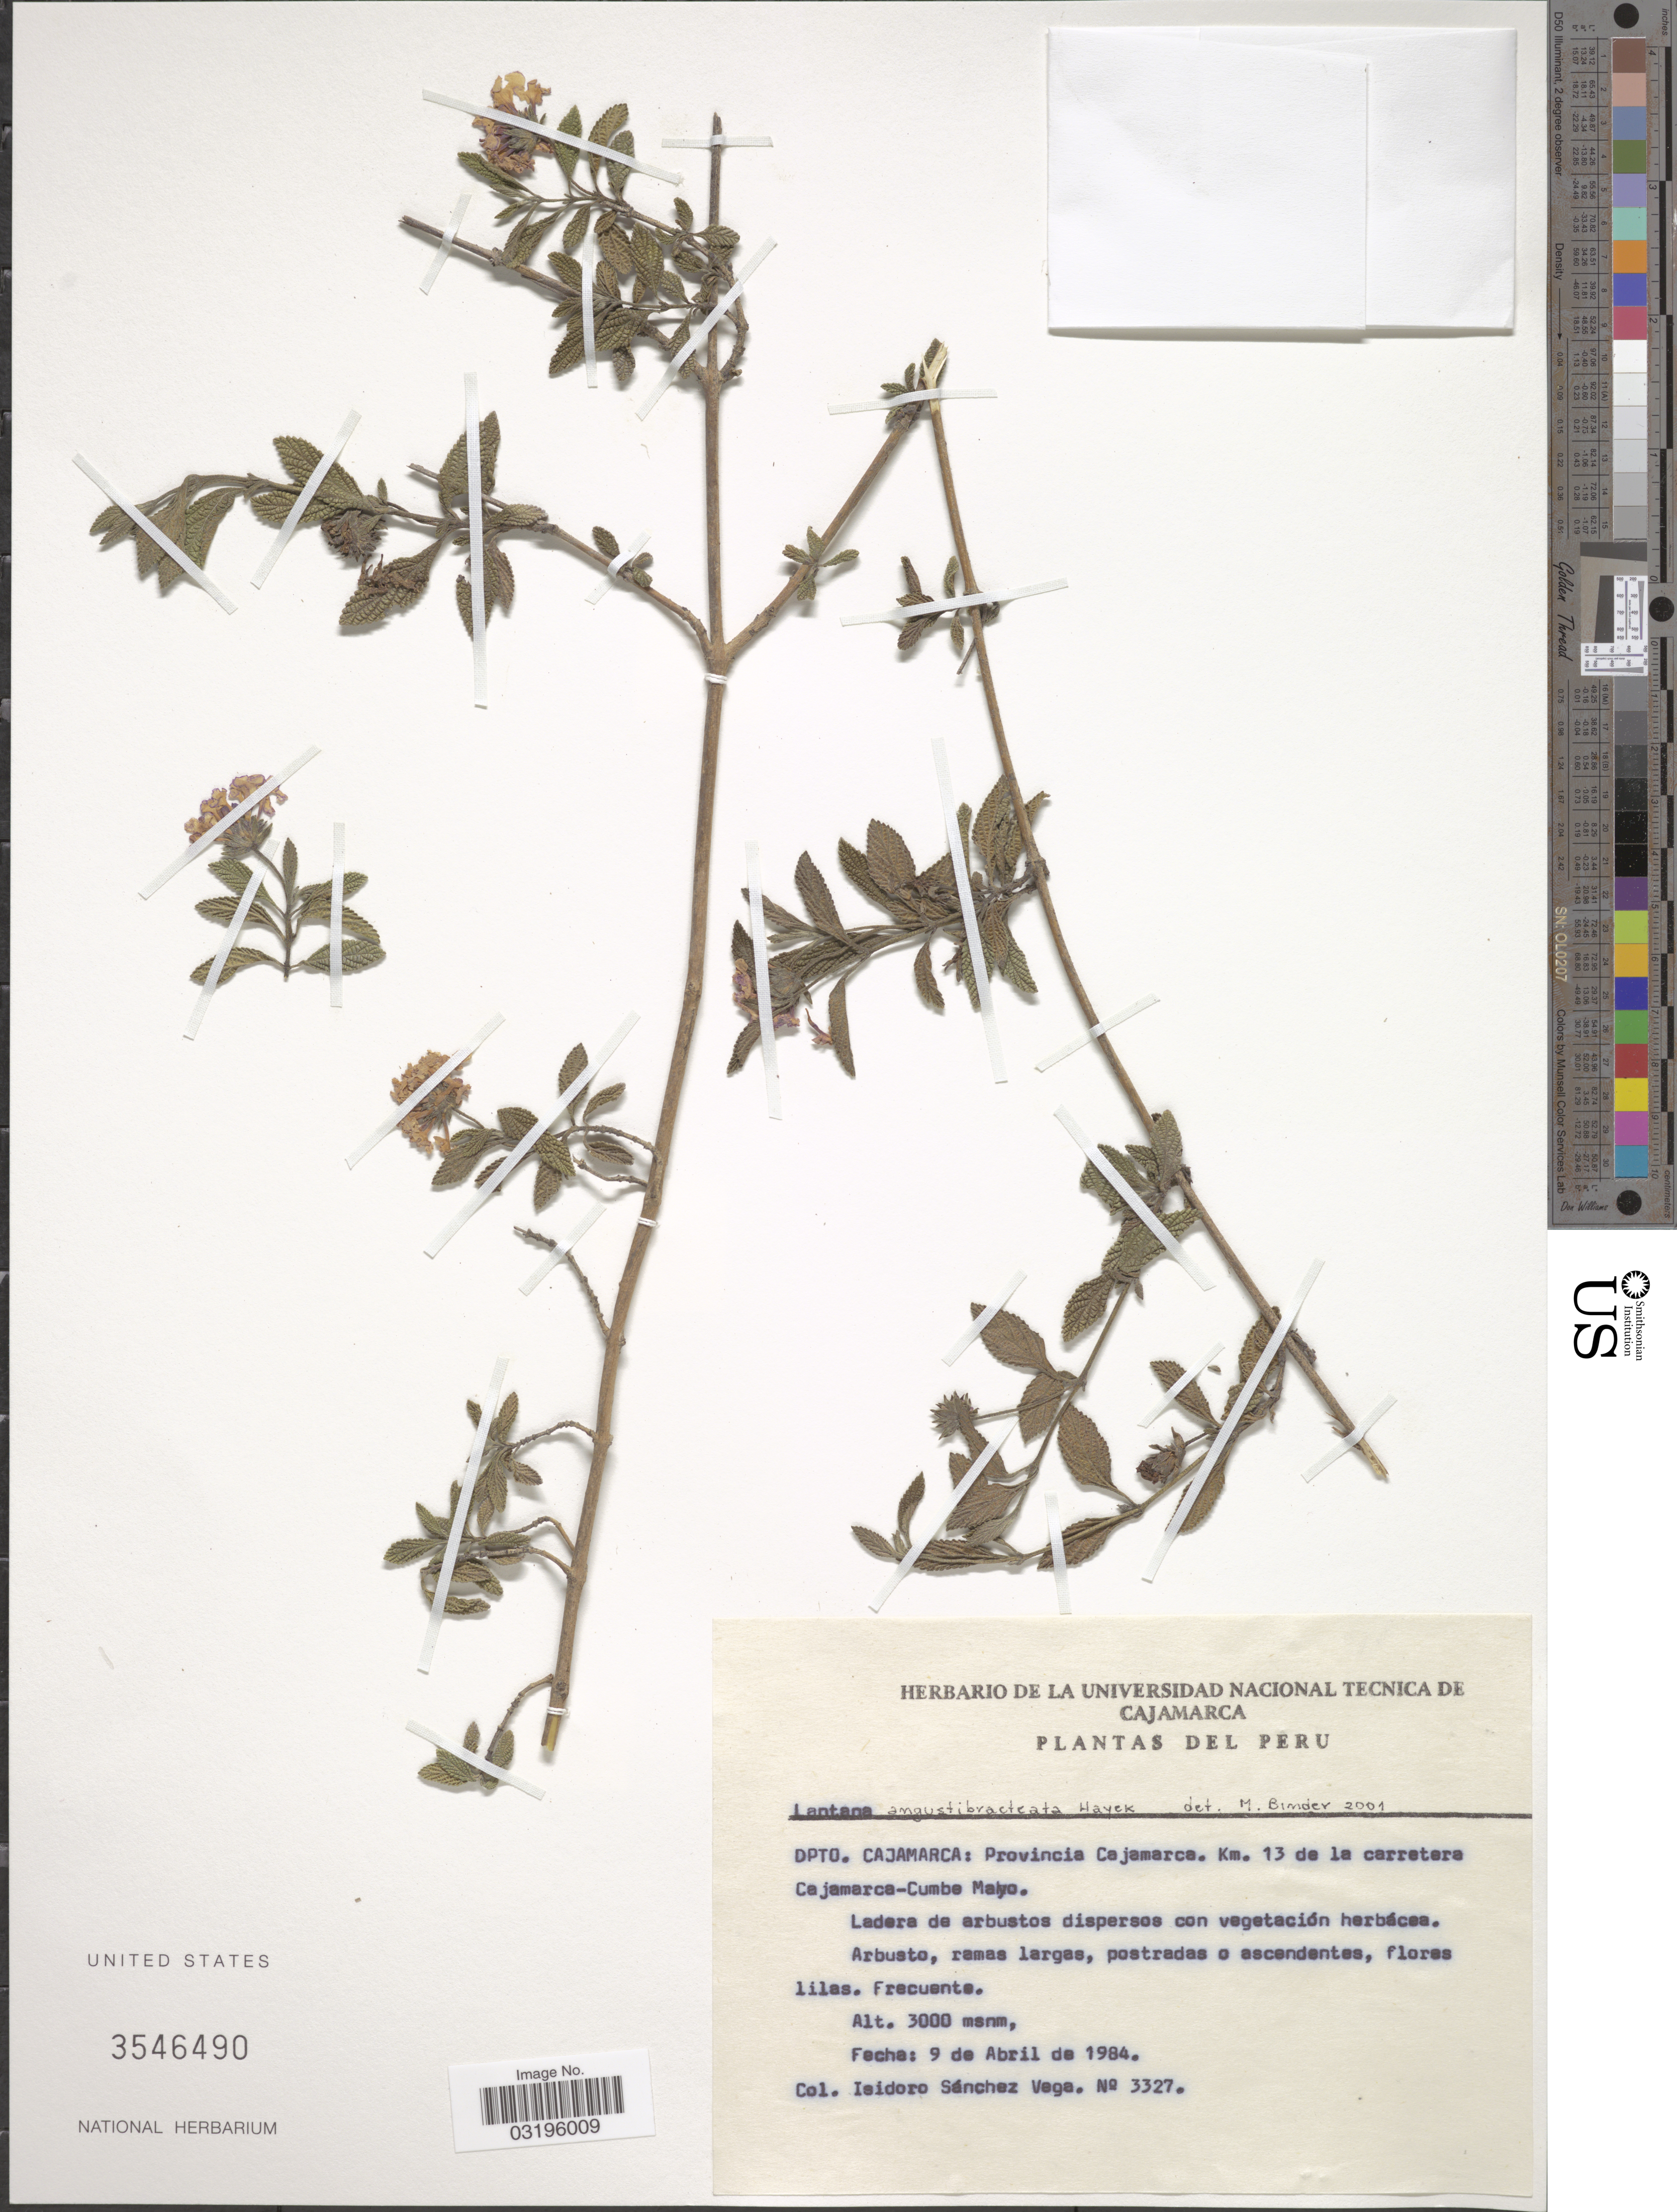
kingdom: Plantae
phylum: Tracheophyta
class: Magnoliopsida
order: Lamiales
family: Verbenaceae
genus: Lantana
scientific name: Lantana angustibracteata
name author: Hayek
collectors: I. Sánchez Vega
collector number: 3327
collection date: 1984-04-09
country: Peru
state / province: Cajamarca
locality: Provincia Cajamarca. Km. 13 de la carretera Cajamurca-Cumbe Mayo.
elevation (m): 3000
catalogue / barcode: US 3546490